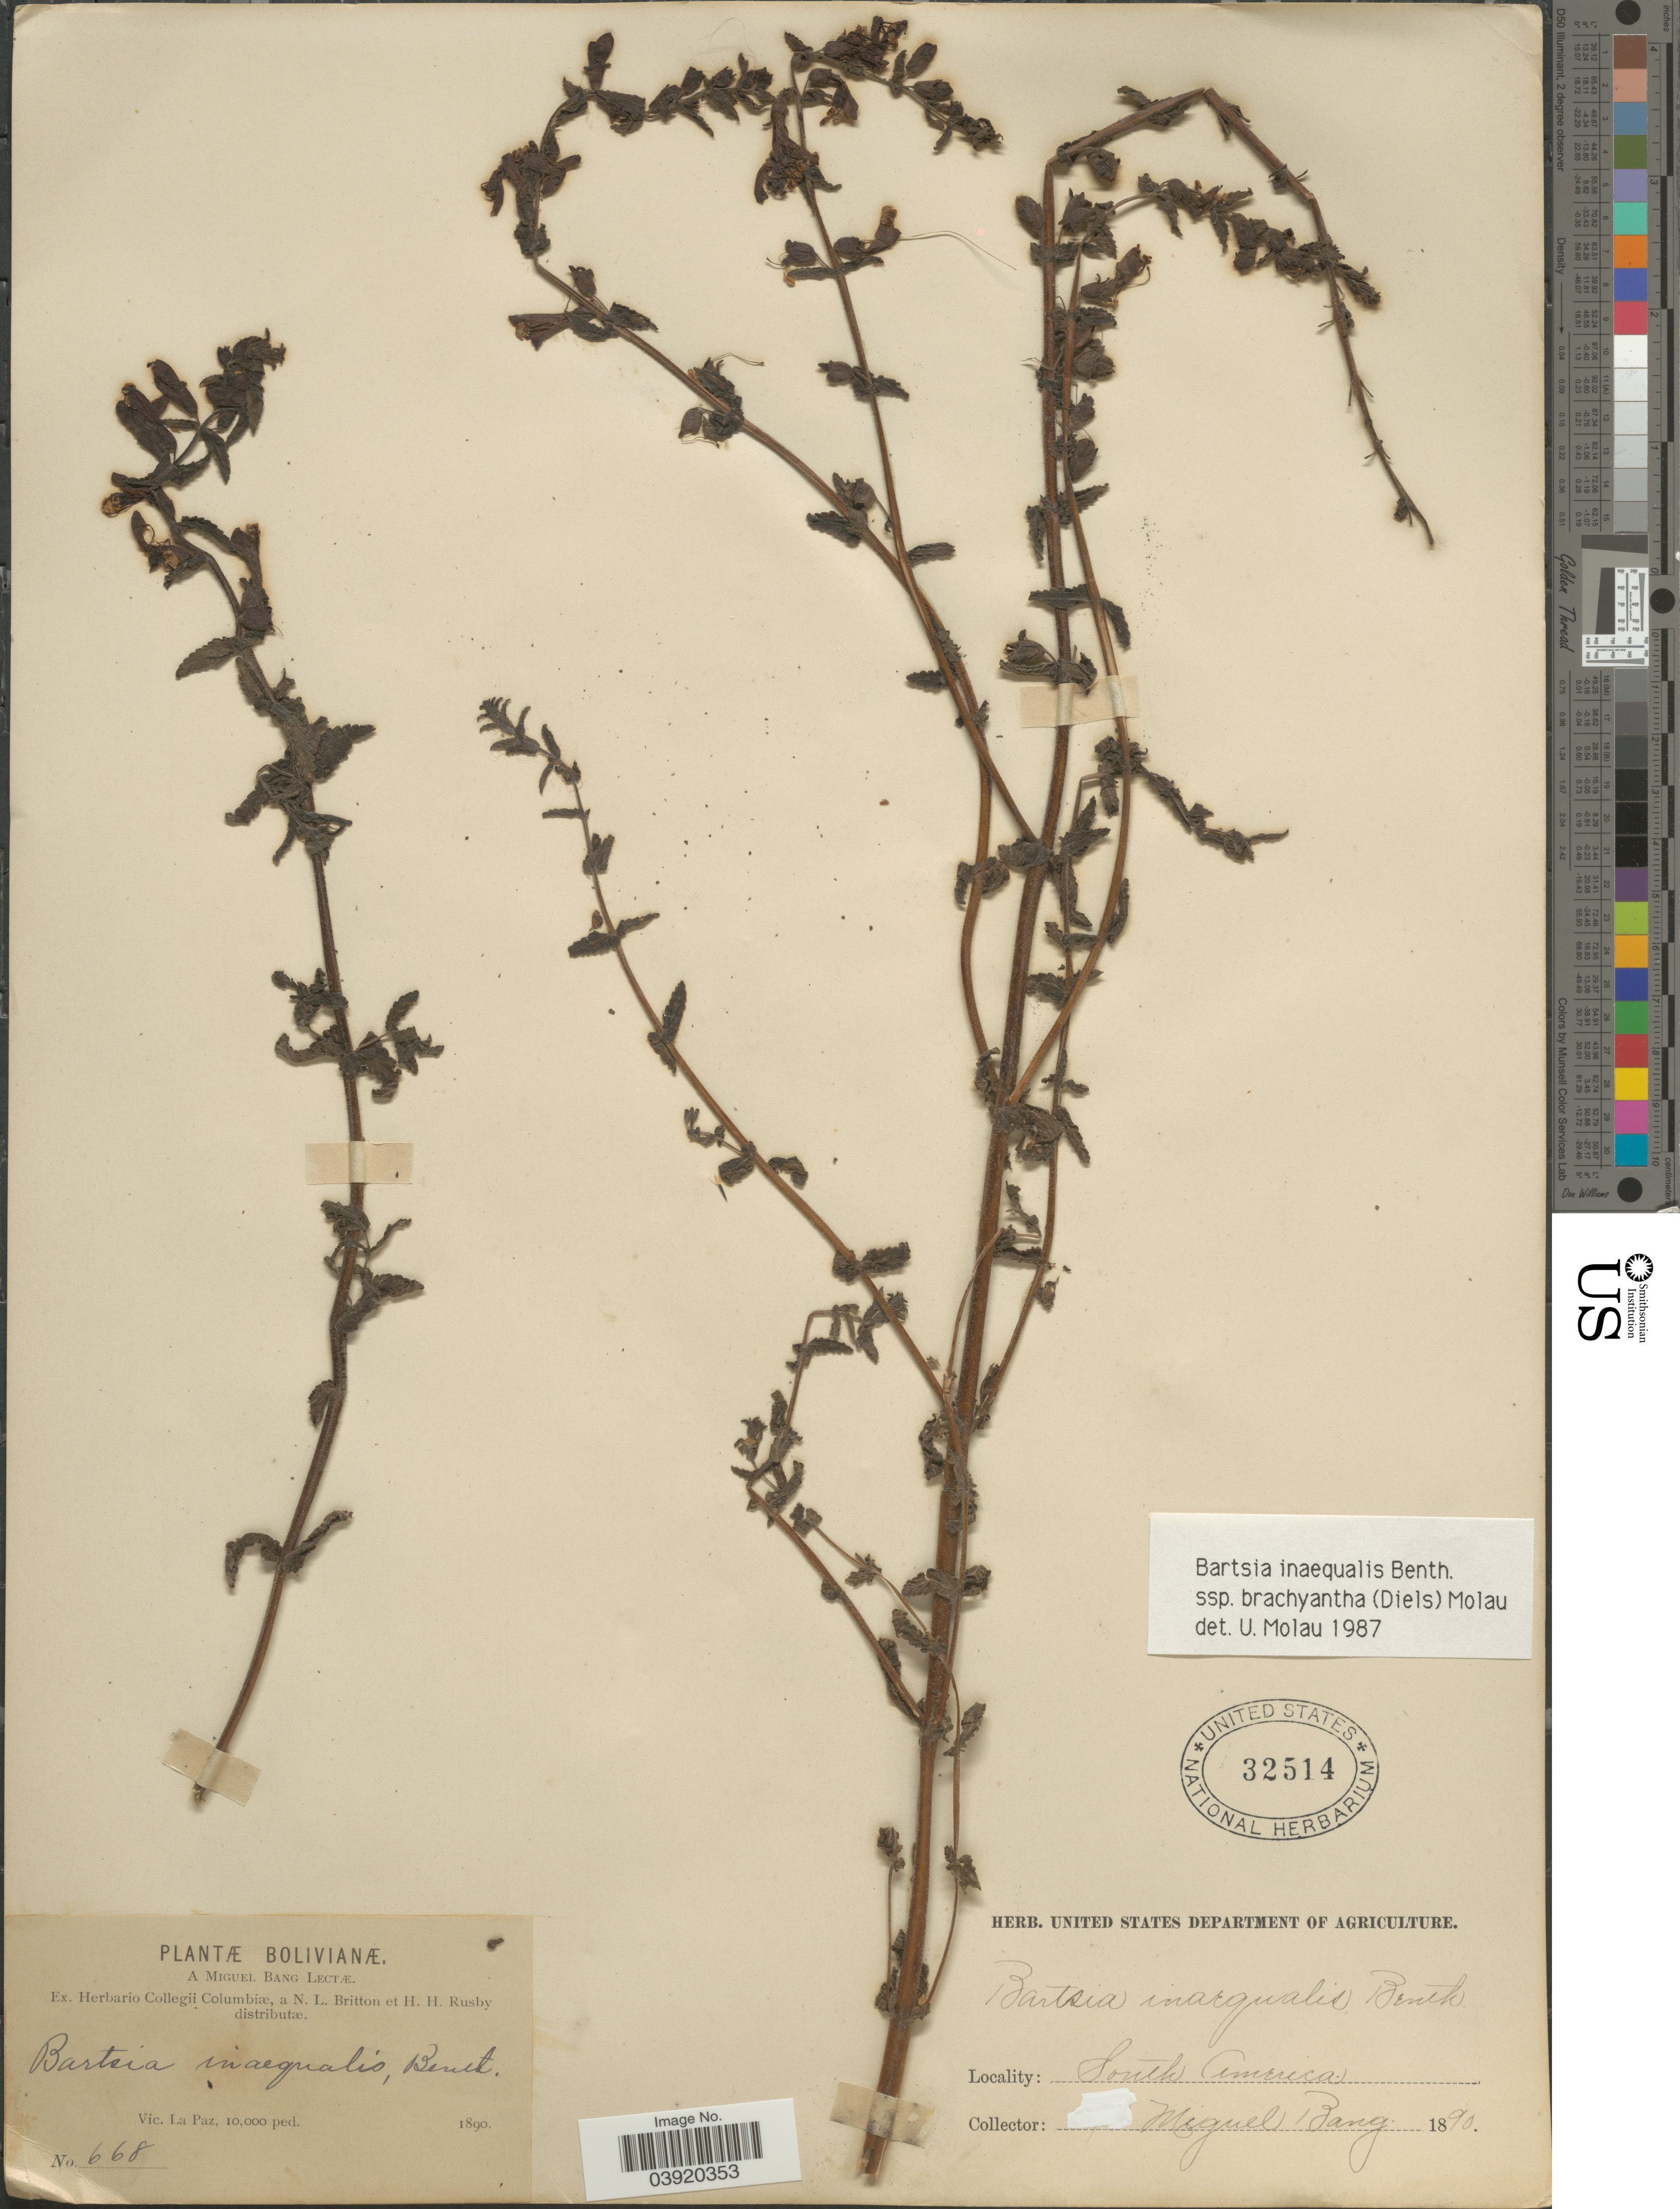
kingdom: Plantae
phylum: Tracheophyta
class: Magnoliopsida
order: Lamiales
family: Orobanchaceae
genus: Bartsia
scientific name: Bartsia inaequalis subsp. brachyantha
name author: (Diels) Molau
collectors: M. Bang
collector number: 668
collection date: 1890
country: Bolivia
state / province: La Paz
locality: Vic. La Paz.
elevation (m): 3048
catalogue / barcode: US 32514